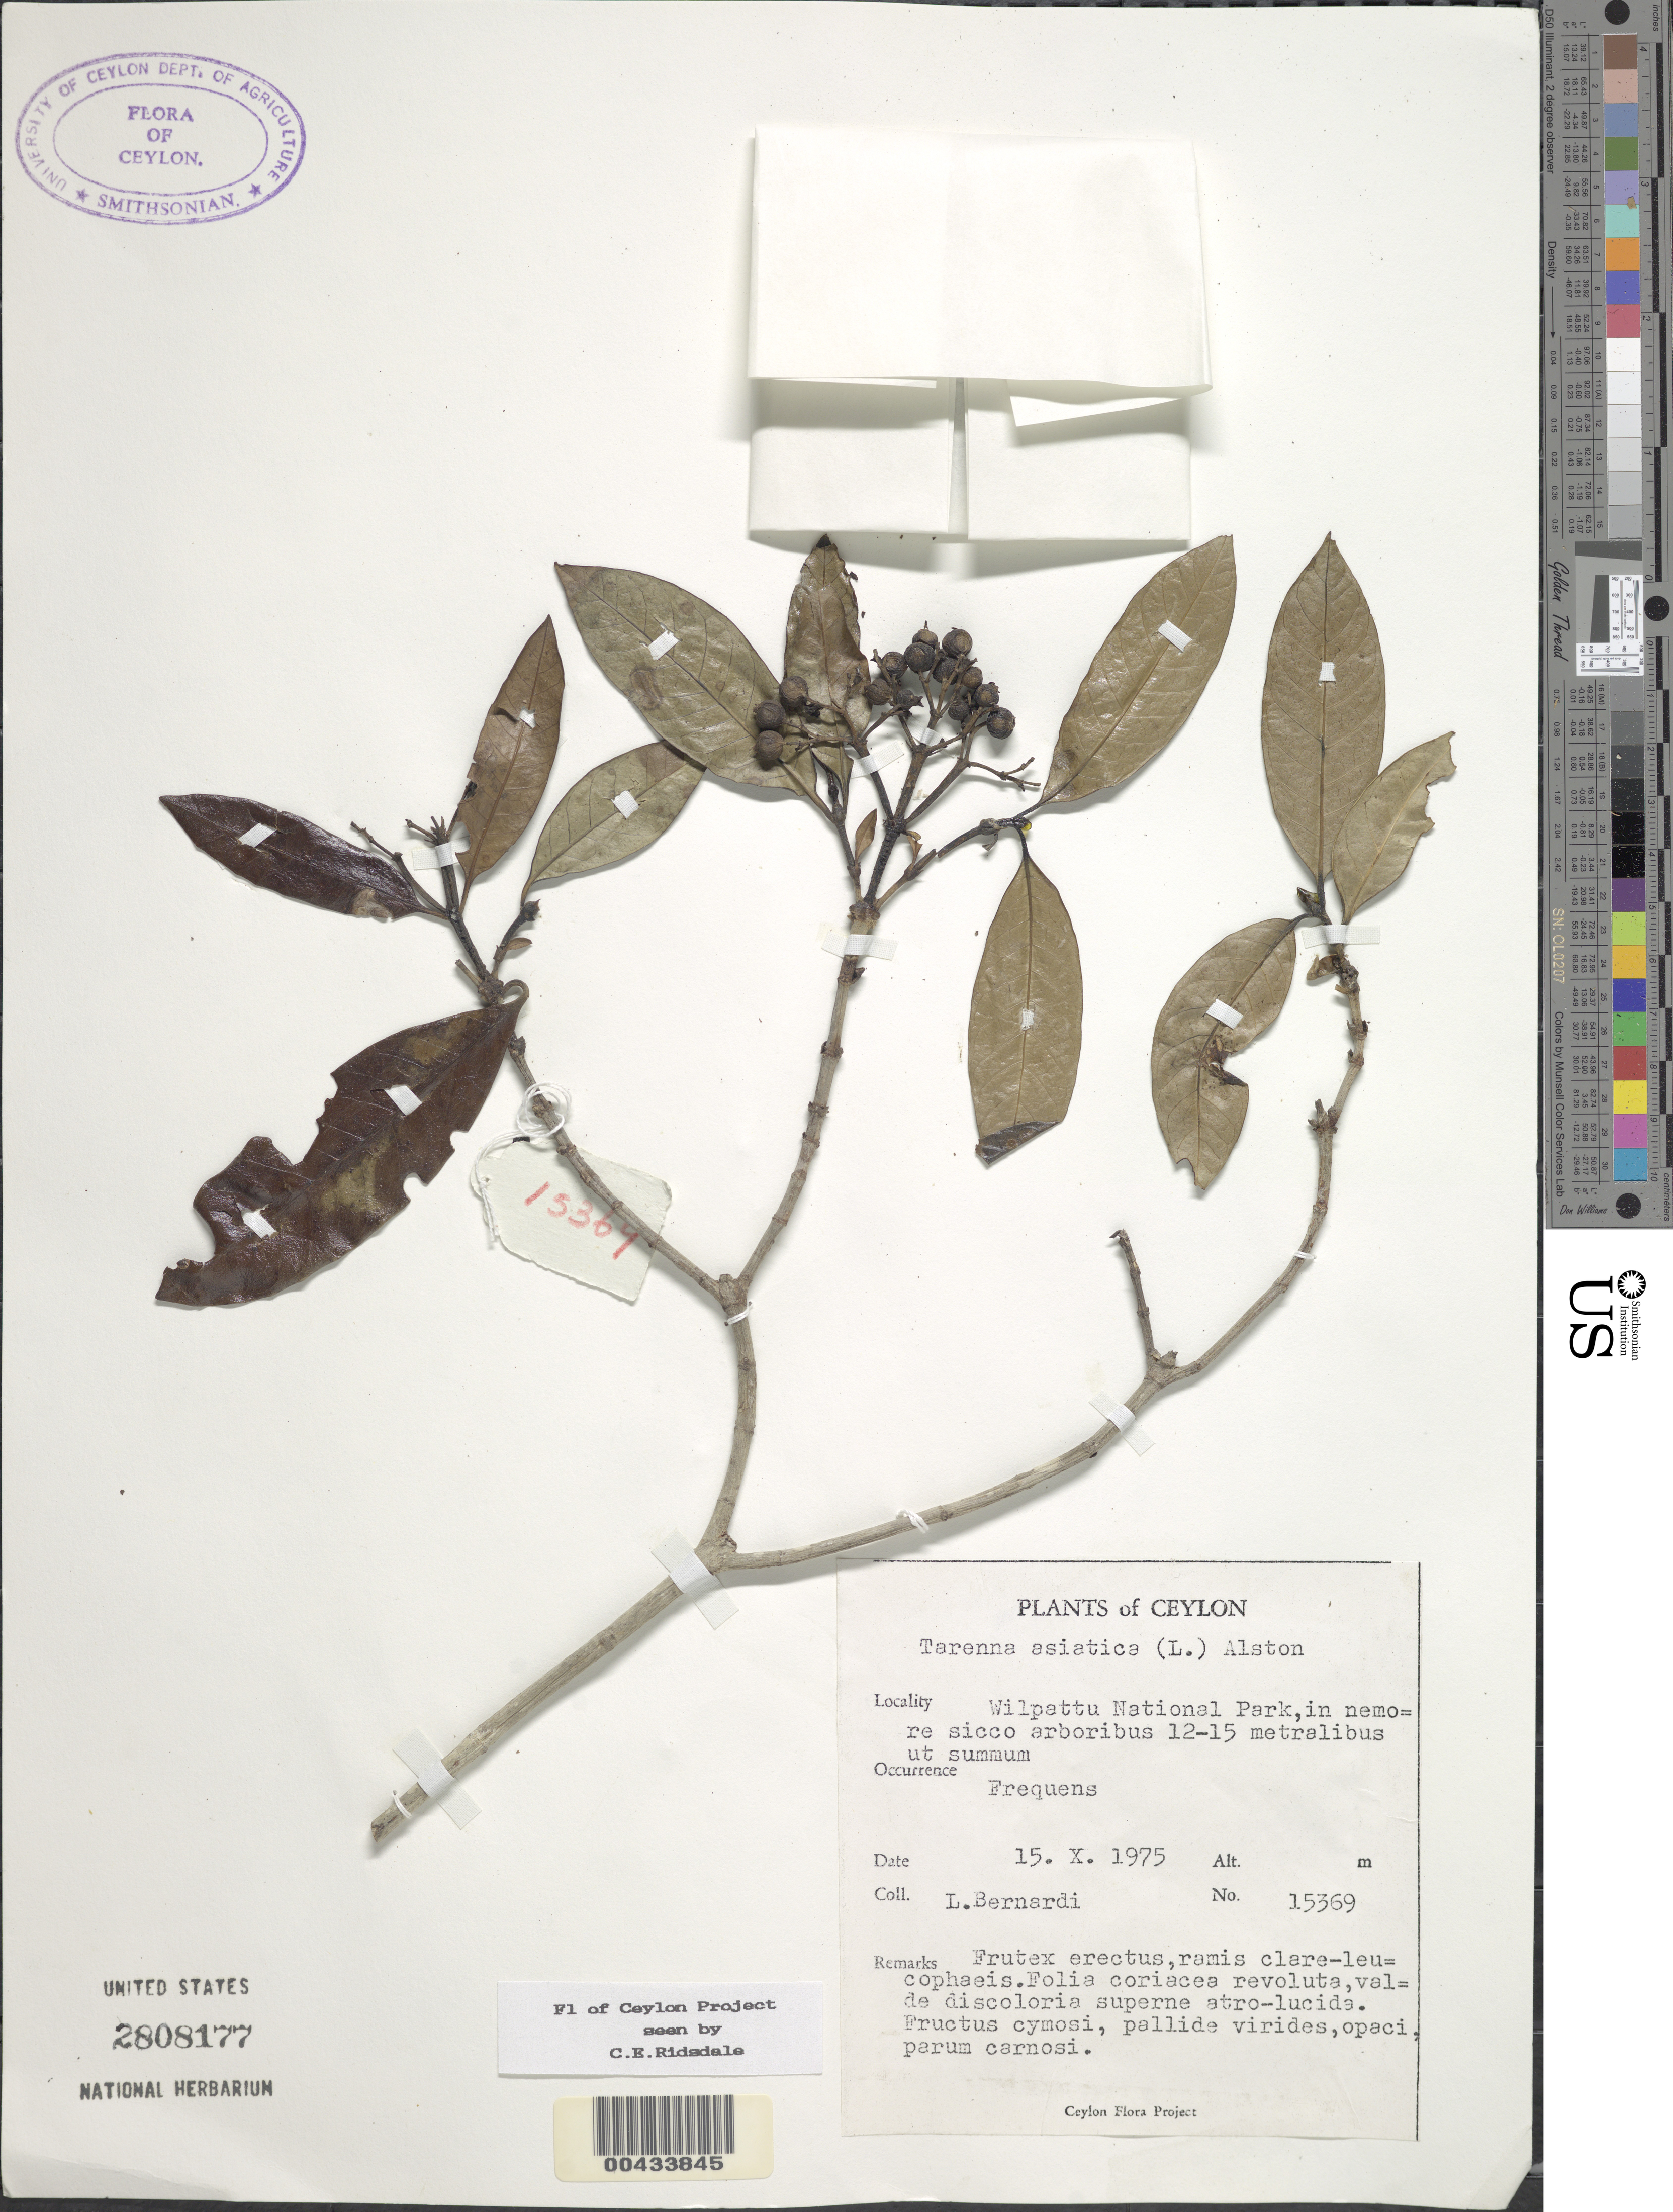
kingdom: Plantae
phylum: Tracheophyta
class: Magnoliopsida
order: Gentianales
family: Rubiaceae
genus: Tarenna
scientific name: Tarenna asiatica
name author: (L.) Kuntze ex K. Schum.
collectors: L. Bernardi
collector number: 15369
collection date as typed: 15 Oct 1975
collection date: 1975-10-15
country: Sri Lanka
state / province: North Central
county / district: Anuradhapura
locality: Wilpattu Natl Park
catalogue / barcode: US 2808177